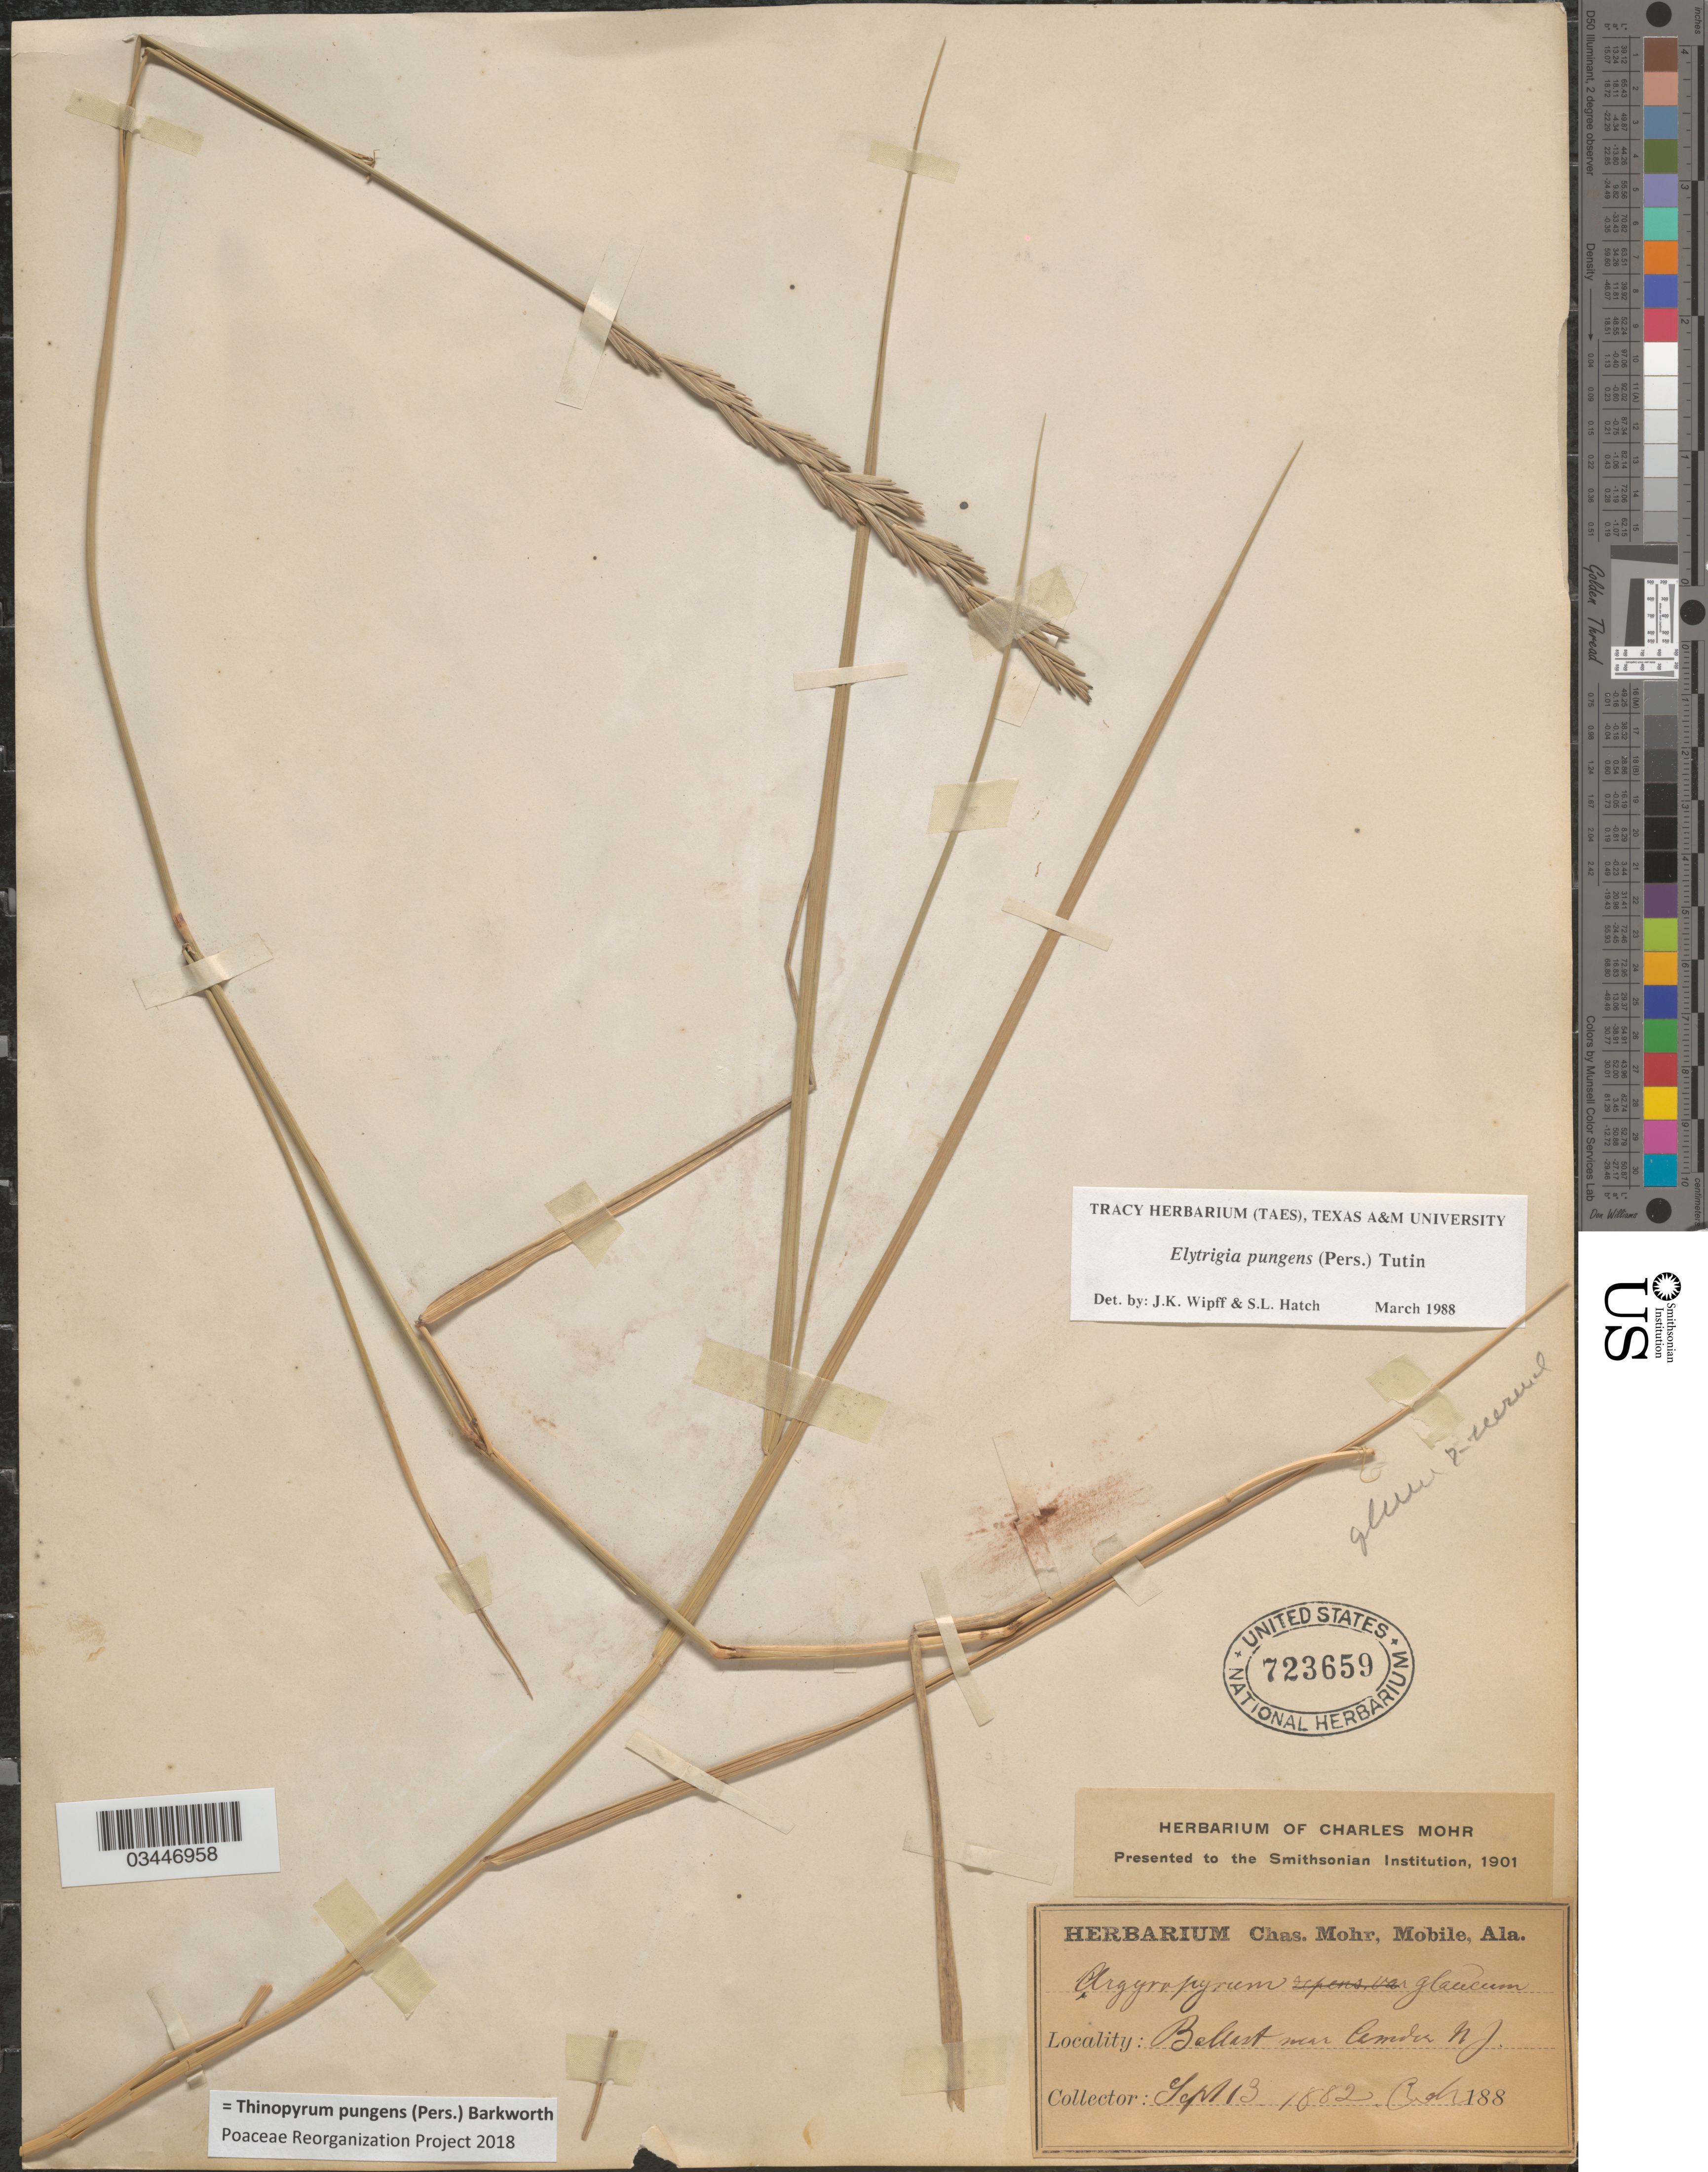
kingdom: Plantae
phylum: Tracheophyta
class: Liliopsida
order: Poales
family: Poaceae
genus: Thinopyrum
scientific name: Thinopyrum pungens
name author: (Pers.) Barkworth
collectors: Mohr, C. T. (herbarium)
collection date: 1882-09-13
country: United States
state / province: New Jersey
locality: Ballast near Camden.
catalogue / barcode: US 723659